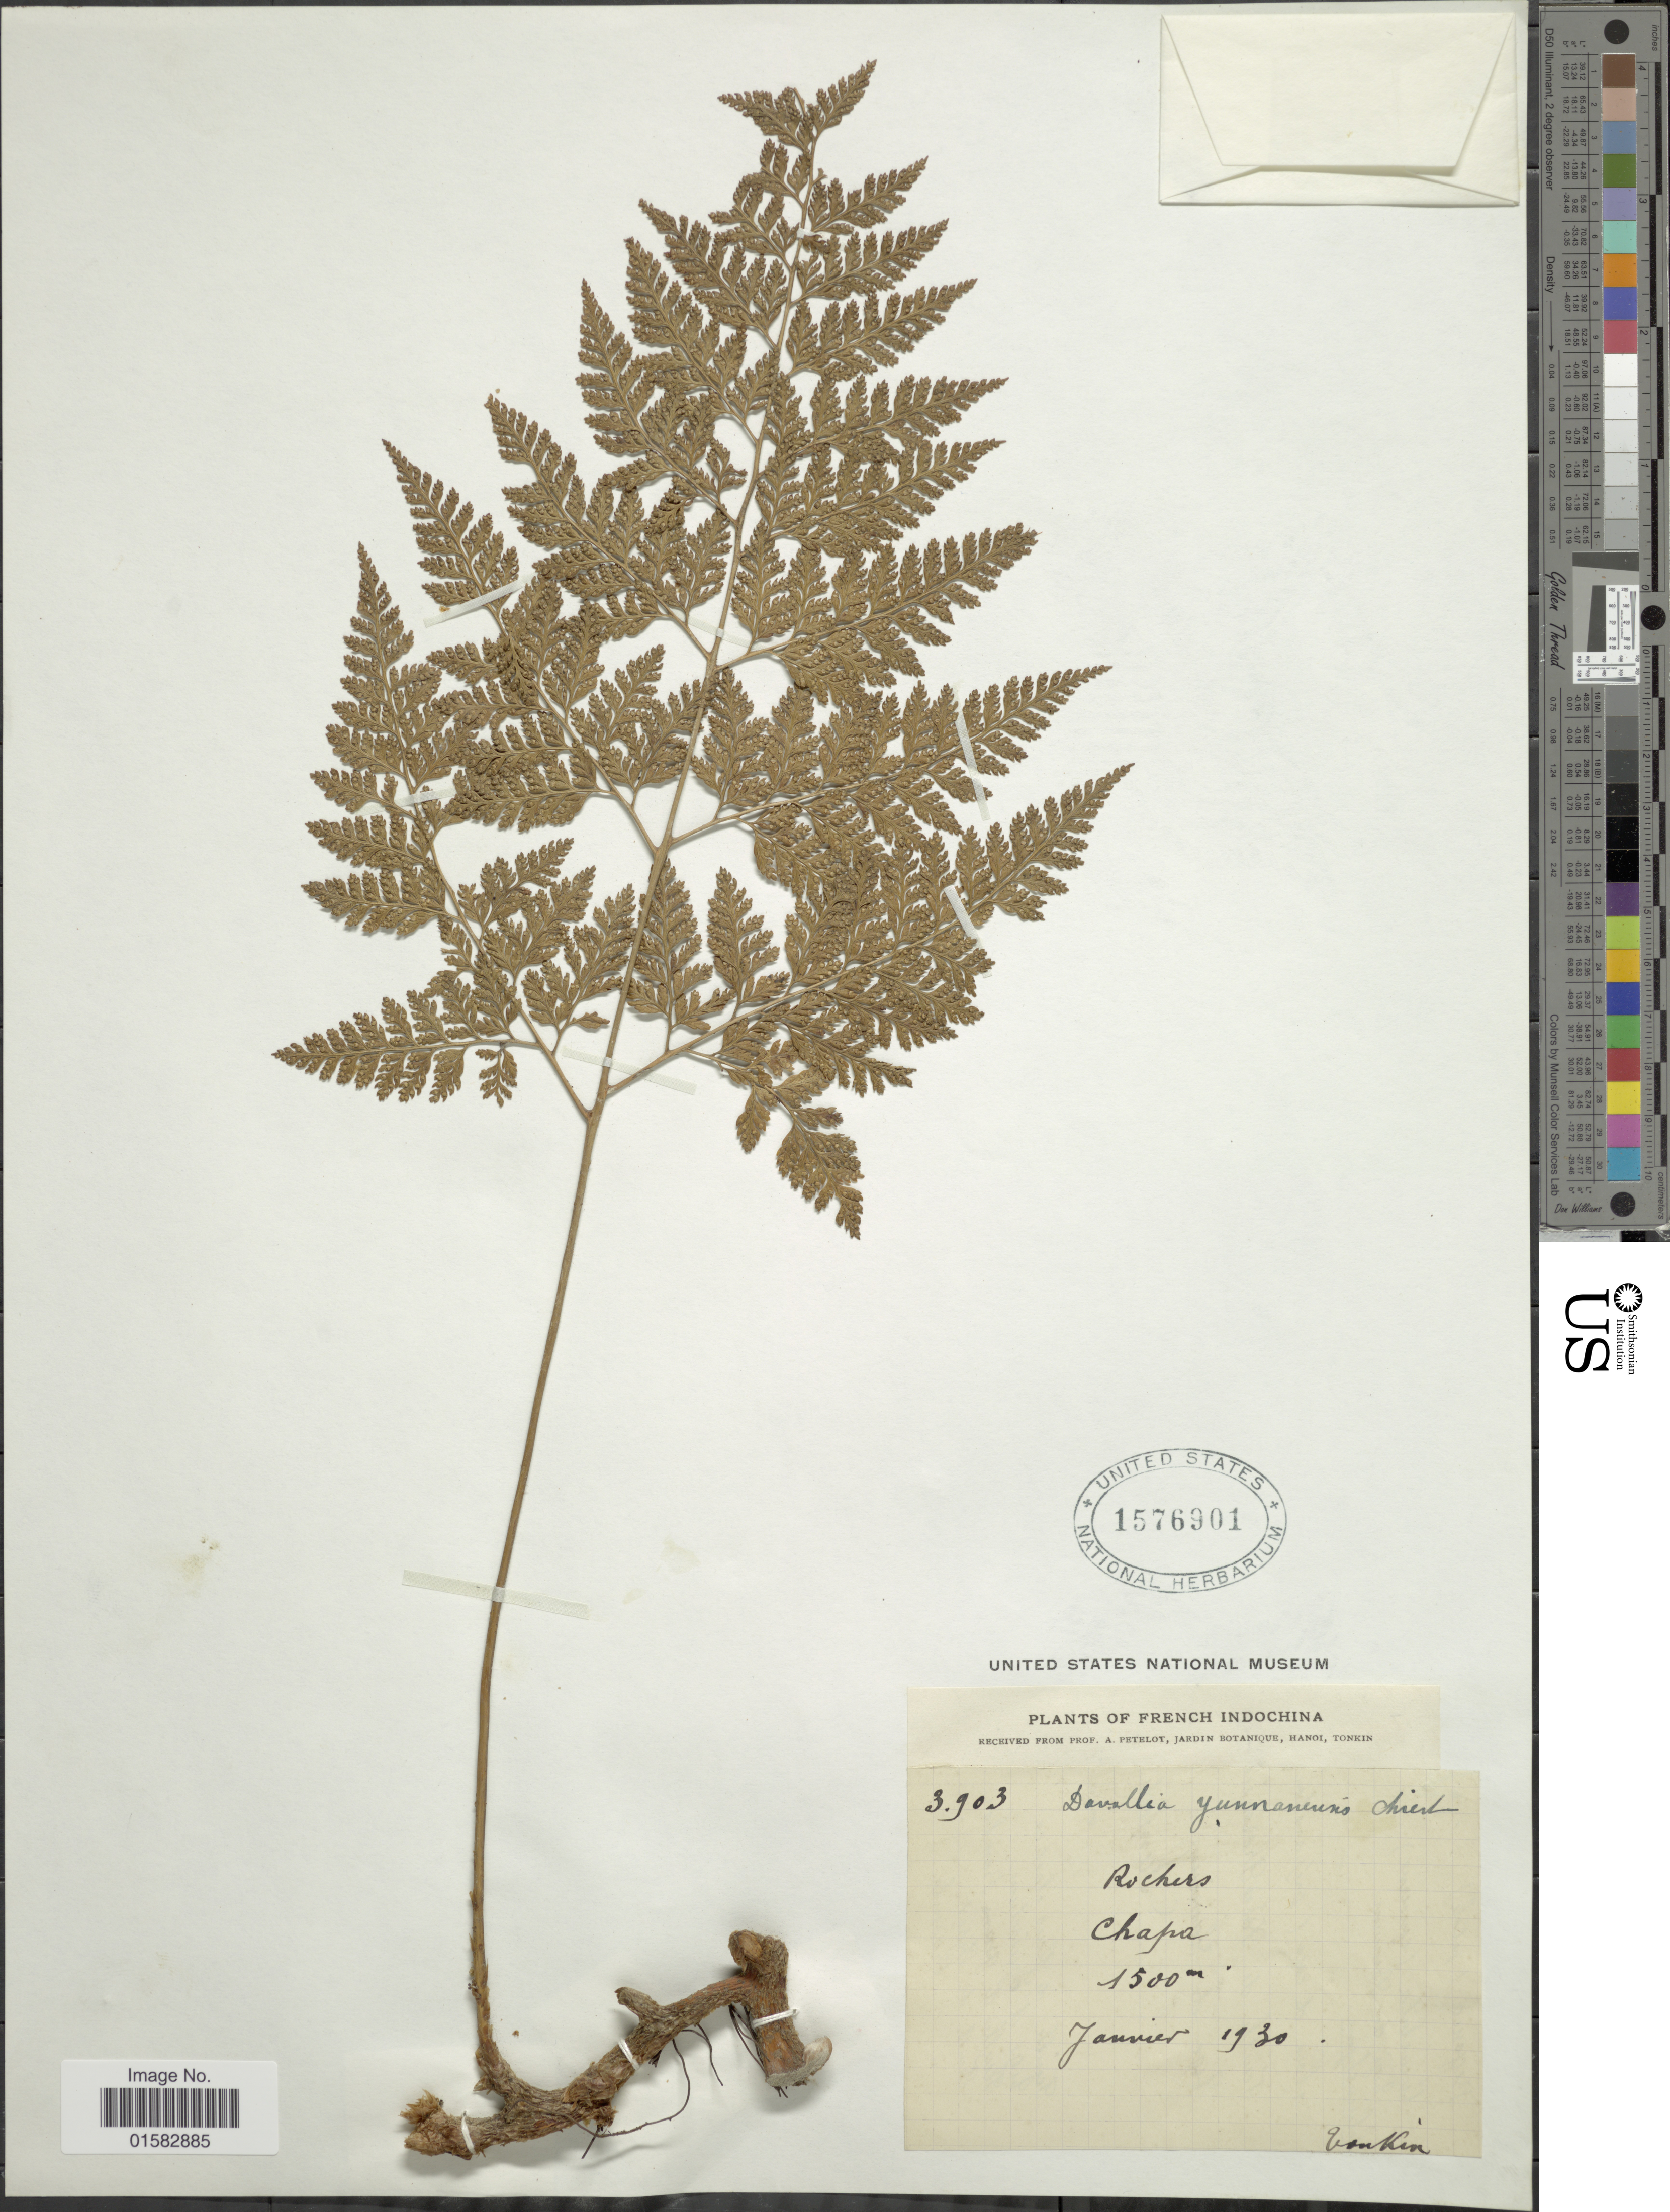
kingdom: Plantae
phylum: Tracheophyta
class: Polypodiopsida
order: Polypodiales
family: Davalliaceae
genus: Davallia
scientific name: Davallia pulchra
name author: D. Don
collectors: A. Petelot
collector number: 3903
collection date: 1930-01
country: Vietnam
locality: French IndoChina, Tonkin. Rochers, Chapa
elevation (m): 1500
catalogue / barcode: US 1576901